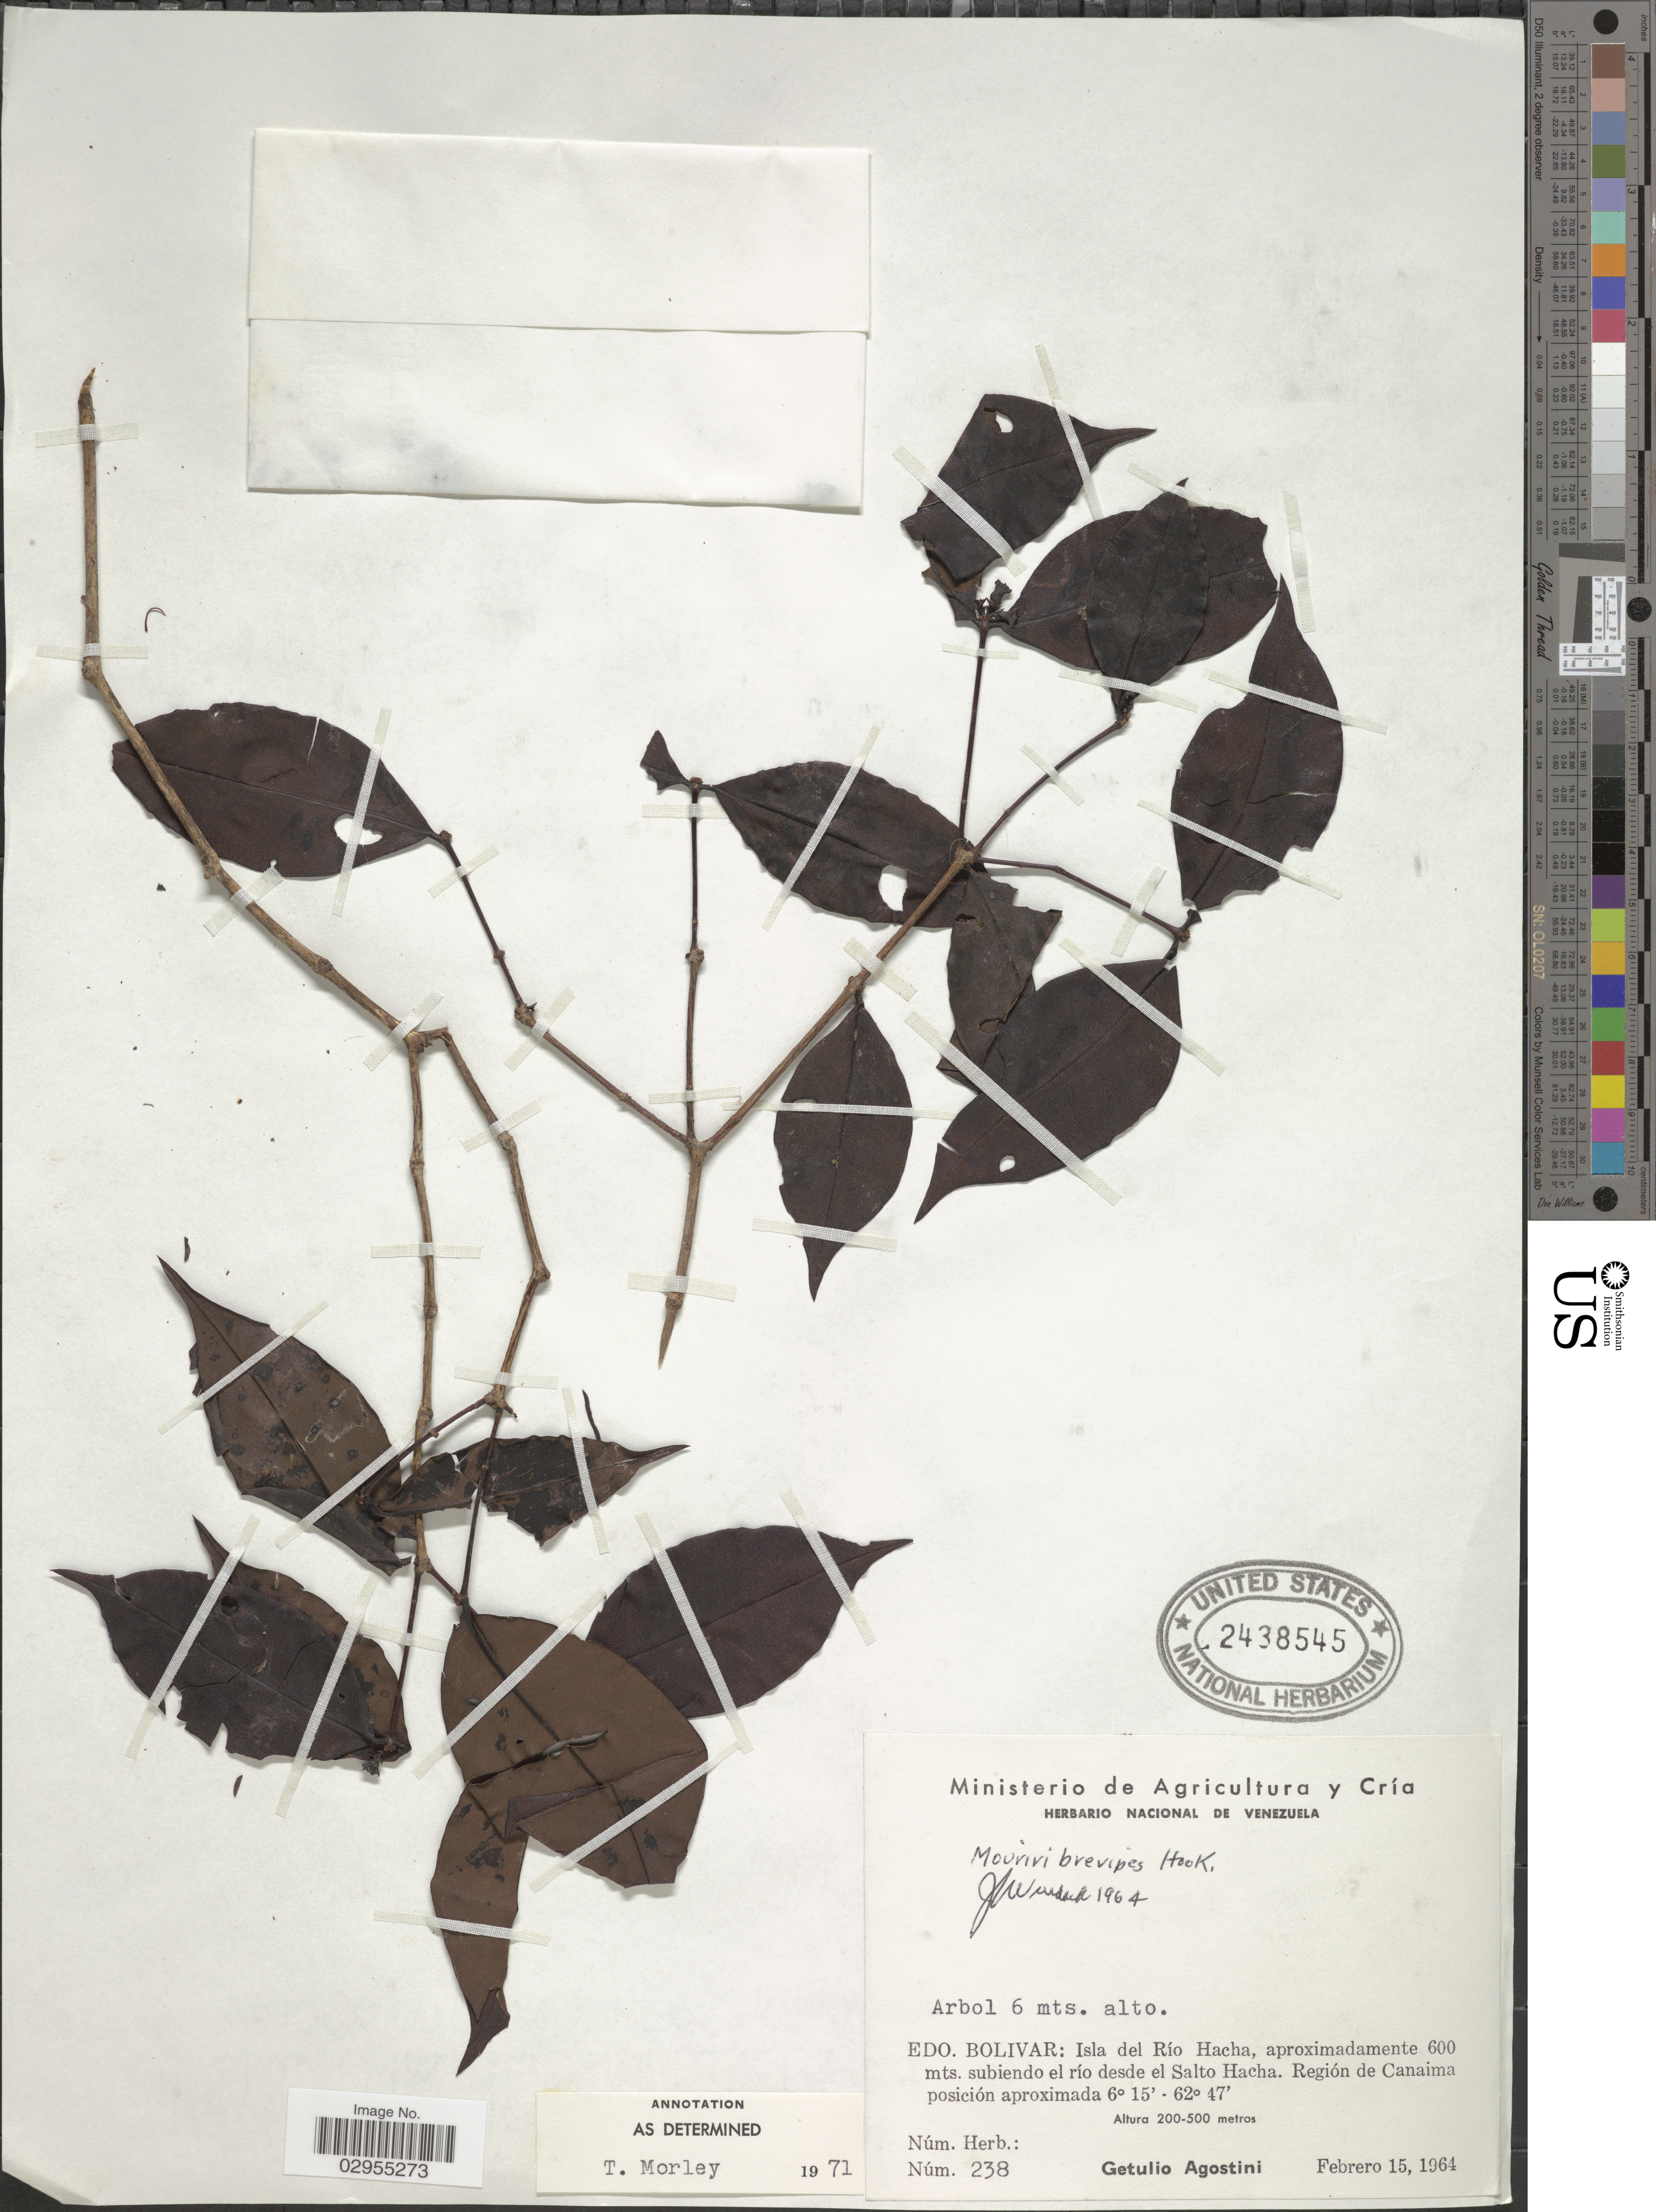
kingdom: Plantae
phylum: Tracheophyta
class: Magnoliopsida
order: Myrtales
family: Melastomataceae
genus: Mouriri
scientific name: Mouriri brevipes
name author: Gardner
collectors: G. Agostini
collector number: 238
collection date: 1964-02-15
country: Venezuela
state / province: Bolivar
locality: Edo. Bolivar: Isla del Río Hacha, aproximadamente 600 mts. subiendo el río desde el Salto Hacha. Región de Canaima posición.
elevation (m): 200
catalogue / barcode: US 2438545